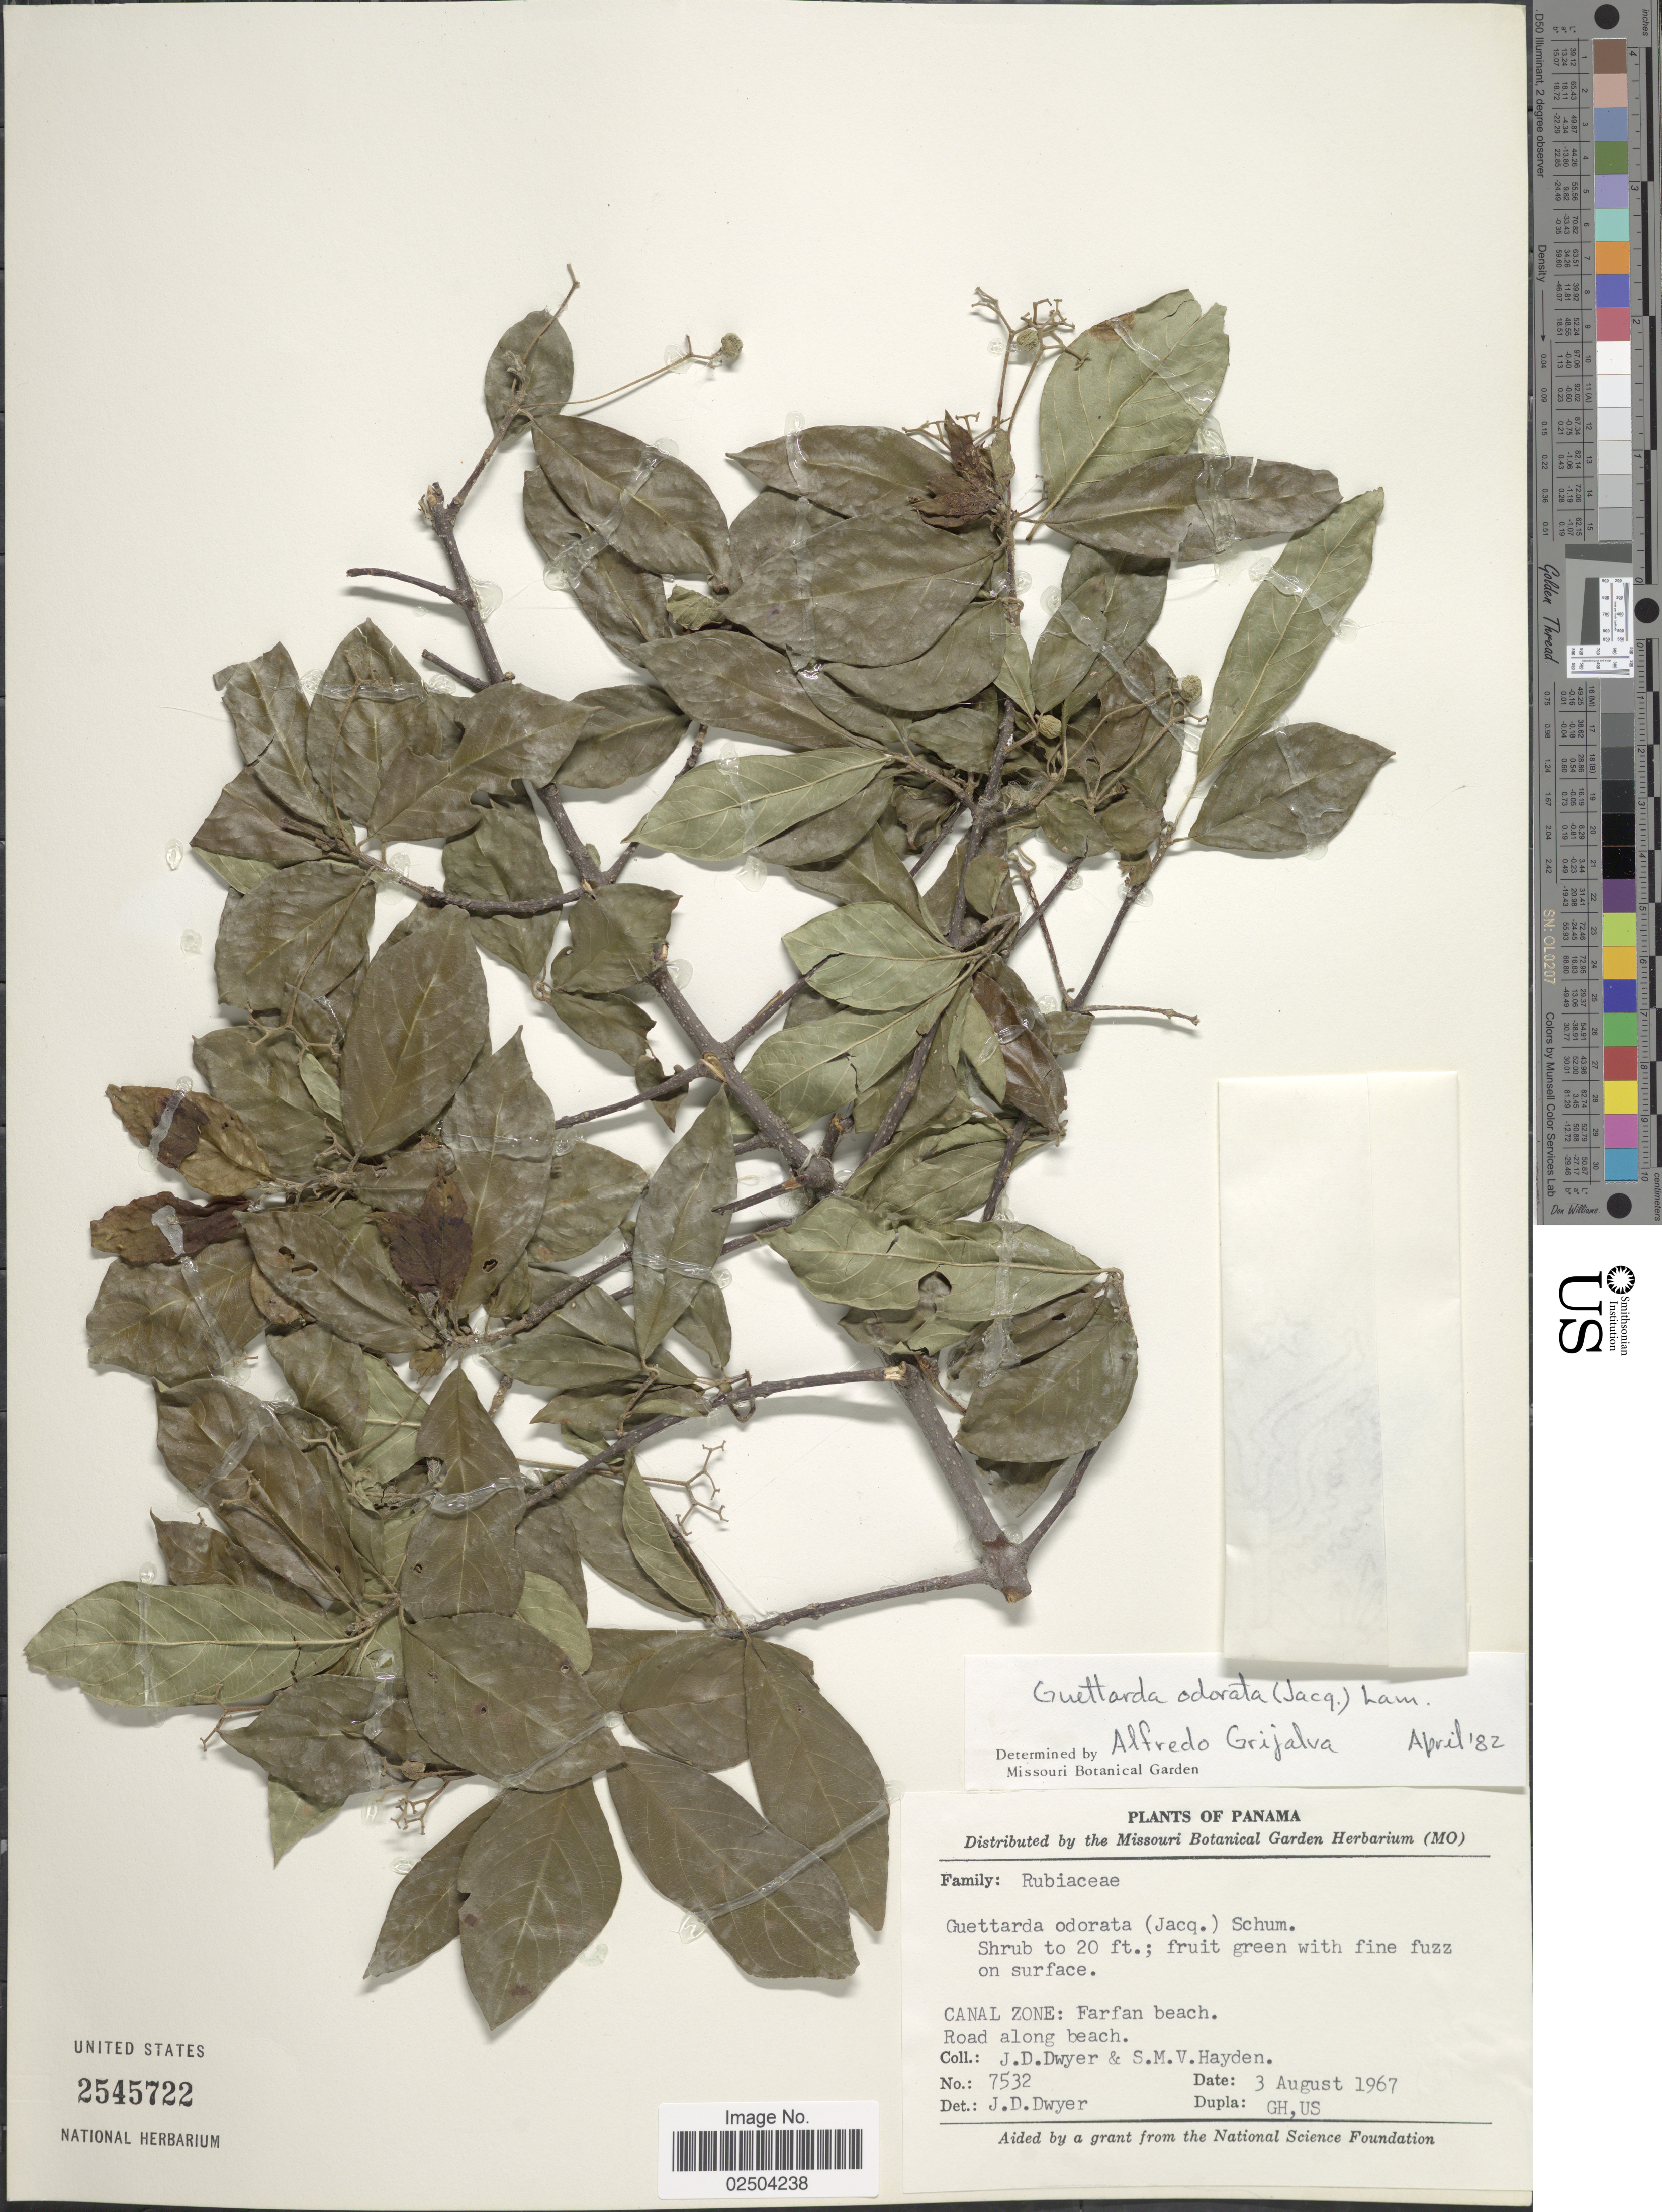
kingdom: Plantae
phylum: Tracheophyta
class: Magnoliopsida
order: Gentianales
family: Rubiaceae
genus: Guettarda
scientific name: Guettarda odorata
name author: (Jacq.) Lam.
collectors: J. D. Dwyer & S. M. Hayden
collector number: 7532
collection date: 1967-08-03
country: Panama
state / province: Colón / Panamá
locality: Canal Zone, Farfan beach, Road along beach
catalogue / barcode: US 2545722